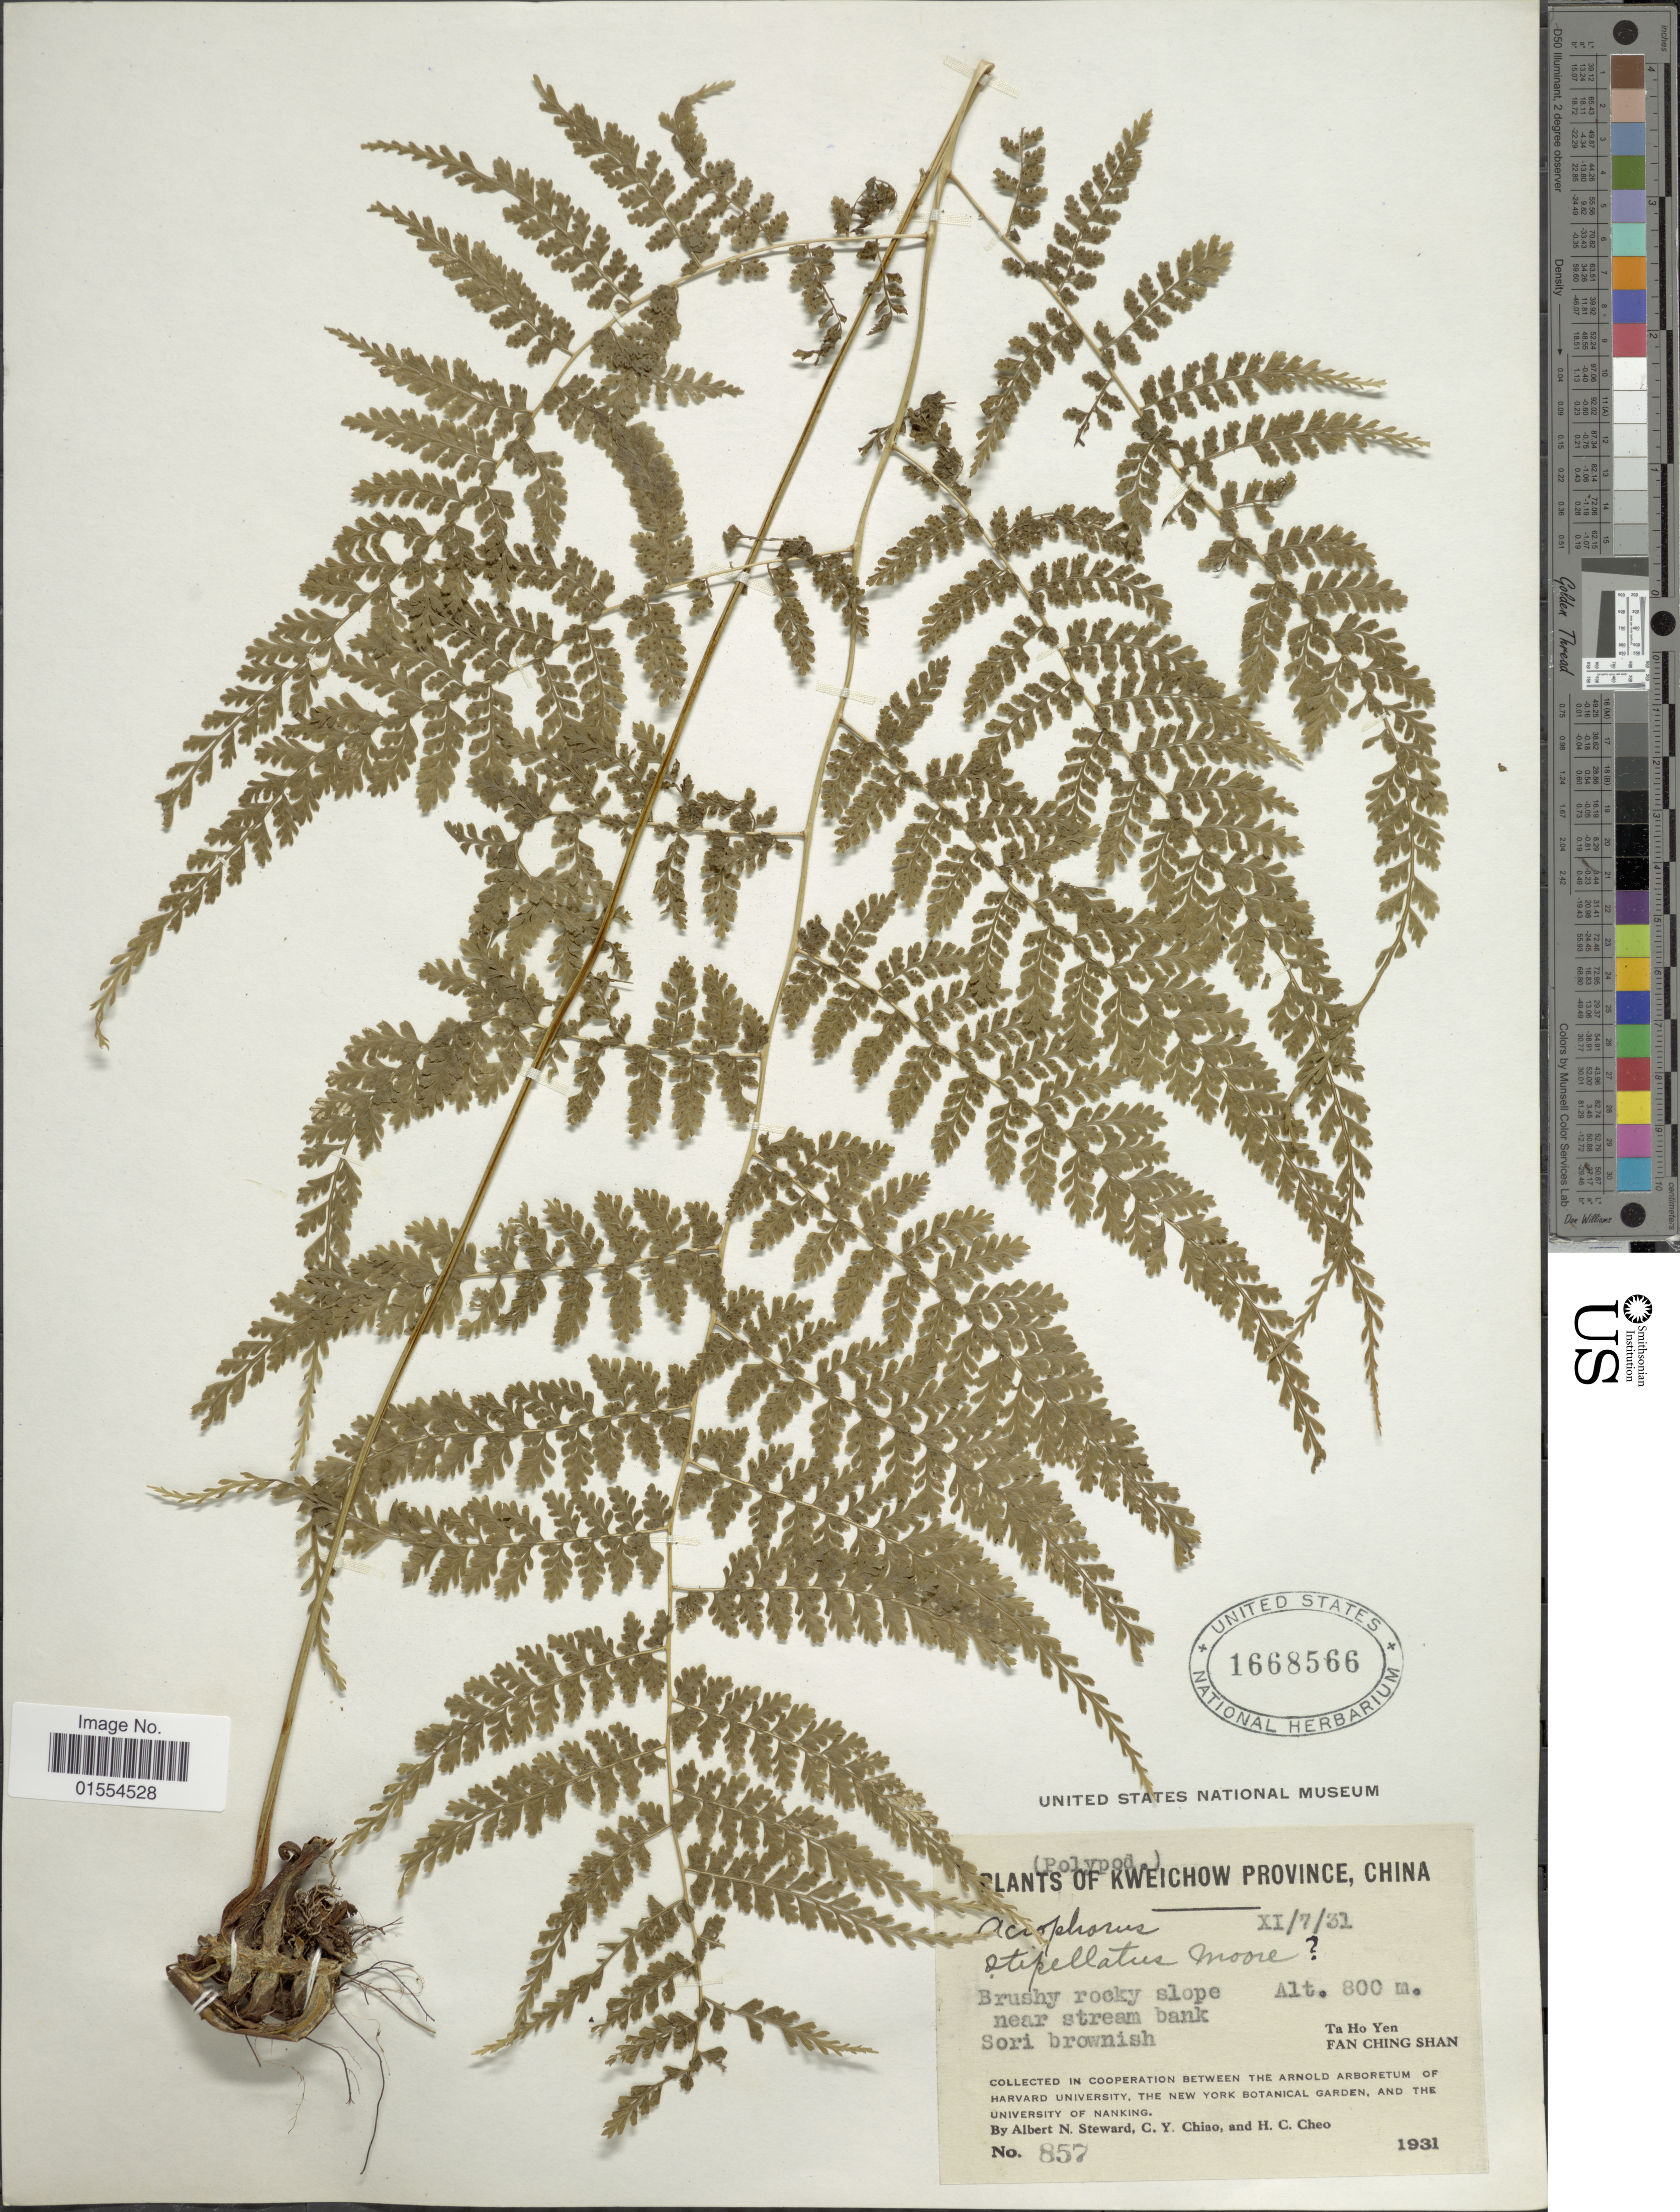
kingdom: Plantae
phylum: Tracheophyta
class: Polypodiopsida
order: Polypodiales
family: Dryopteridaceae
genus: Dryopteris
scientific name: Dryopteris nodosa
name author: (C. Presl) Li Bing Zhang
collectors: A. N. Steward, C. Y. Chiao & H. Cheo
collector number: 857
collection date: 1931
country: China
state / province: Guizhou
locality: Kweichow Province, Ta Ho Yen, Fan Ching Shan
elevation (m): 800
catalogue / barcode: US 1668566